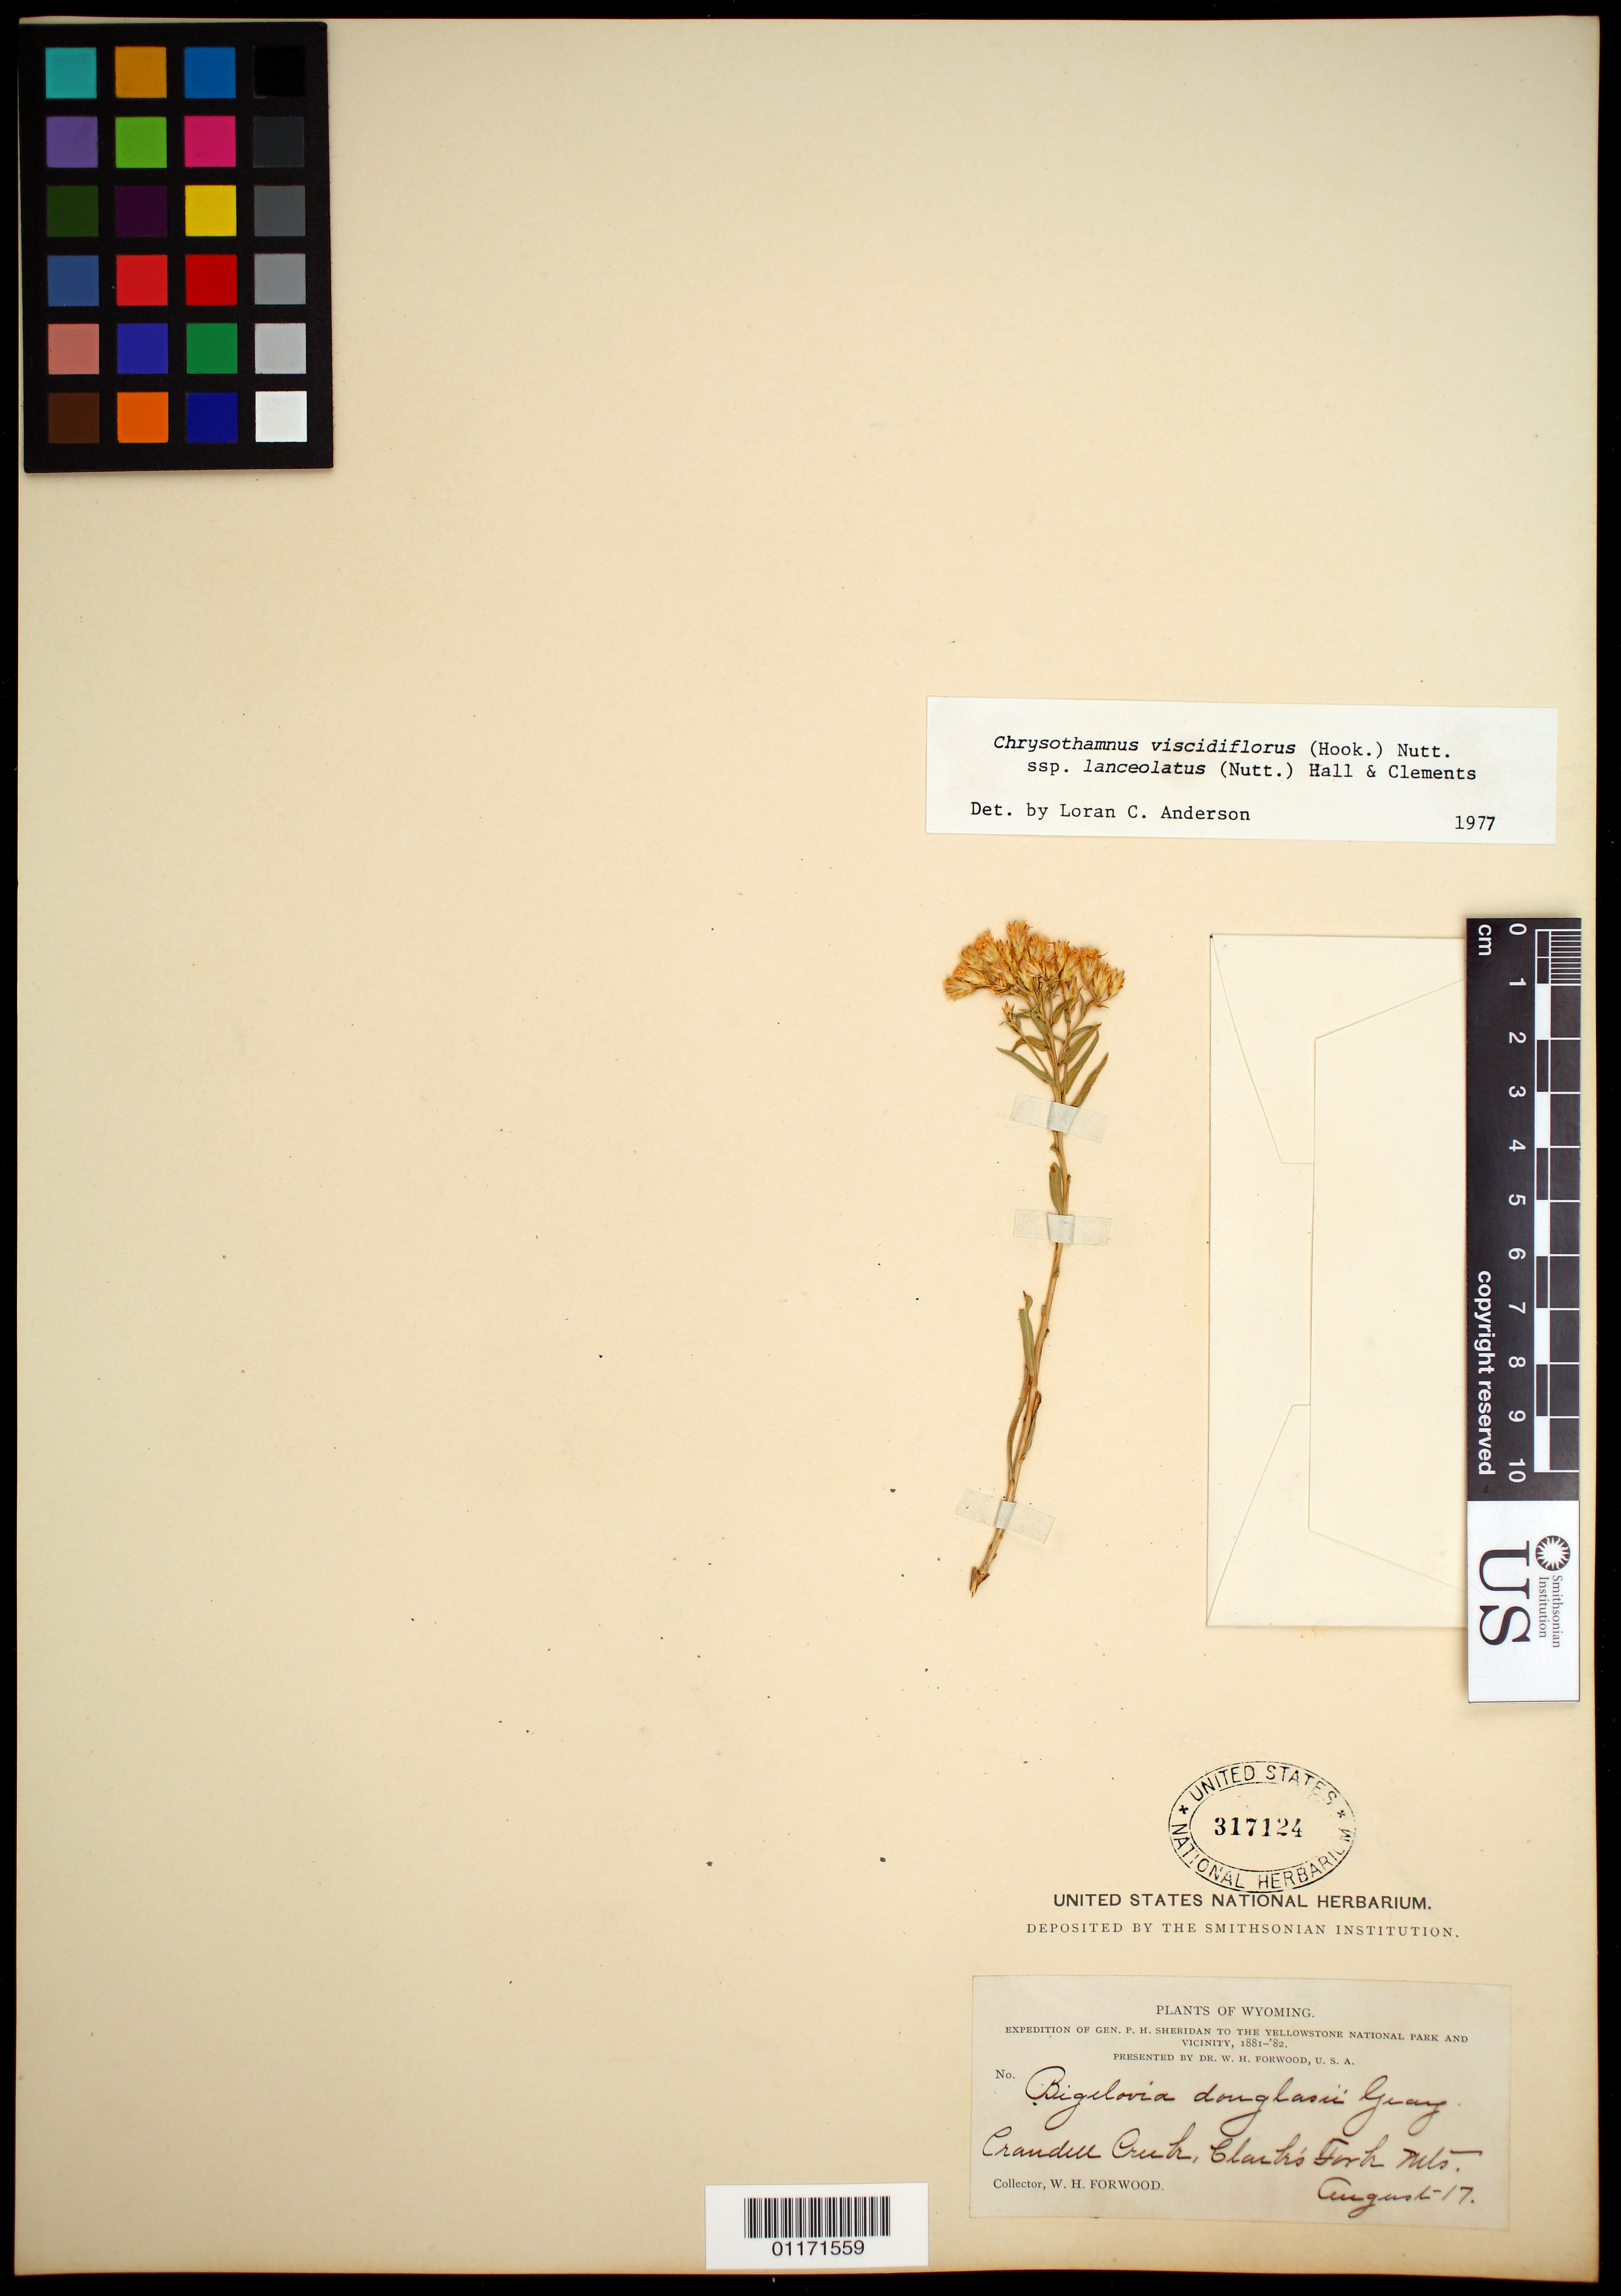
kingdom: Plantae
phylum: Tracheophyta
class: Magnoliopsida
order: Asterales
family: Asteraceae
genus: Chrysothamnus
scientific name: Chrysothamnus viscidiflorus subsp. lanceolatus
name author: (Nutt.) H.M. Hall & Clem.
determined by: Urbatsch, Lowell E., Curator (LSU), Louisiana State University (UNITED STATES)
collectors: W. Forwood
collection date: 1881-08-17 or 1882-08-17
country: United States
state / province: Wyoming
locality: Grandall Creek, Clark's Fork Mts.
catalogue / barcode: US 317124